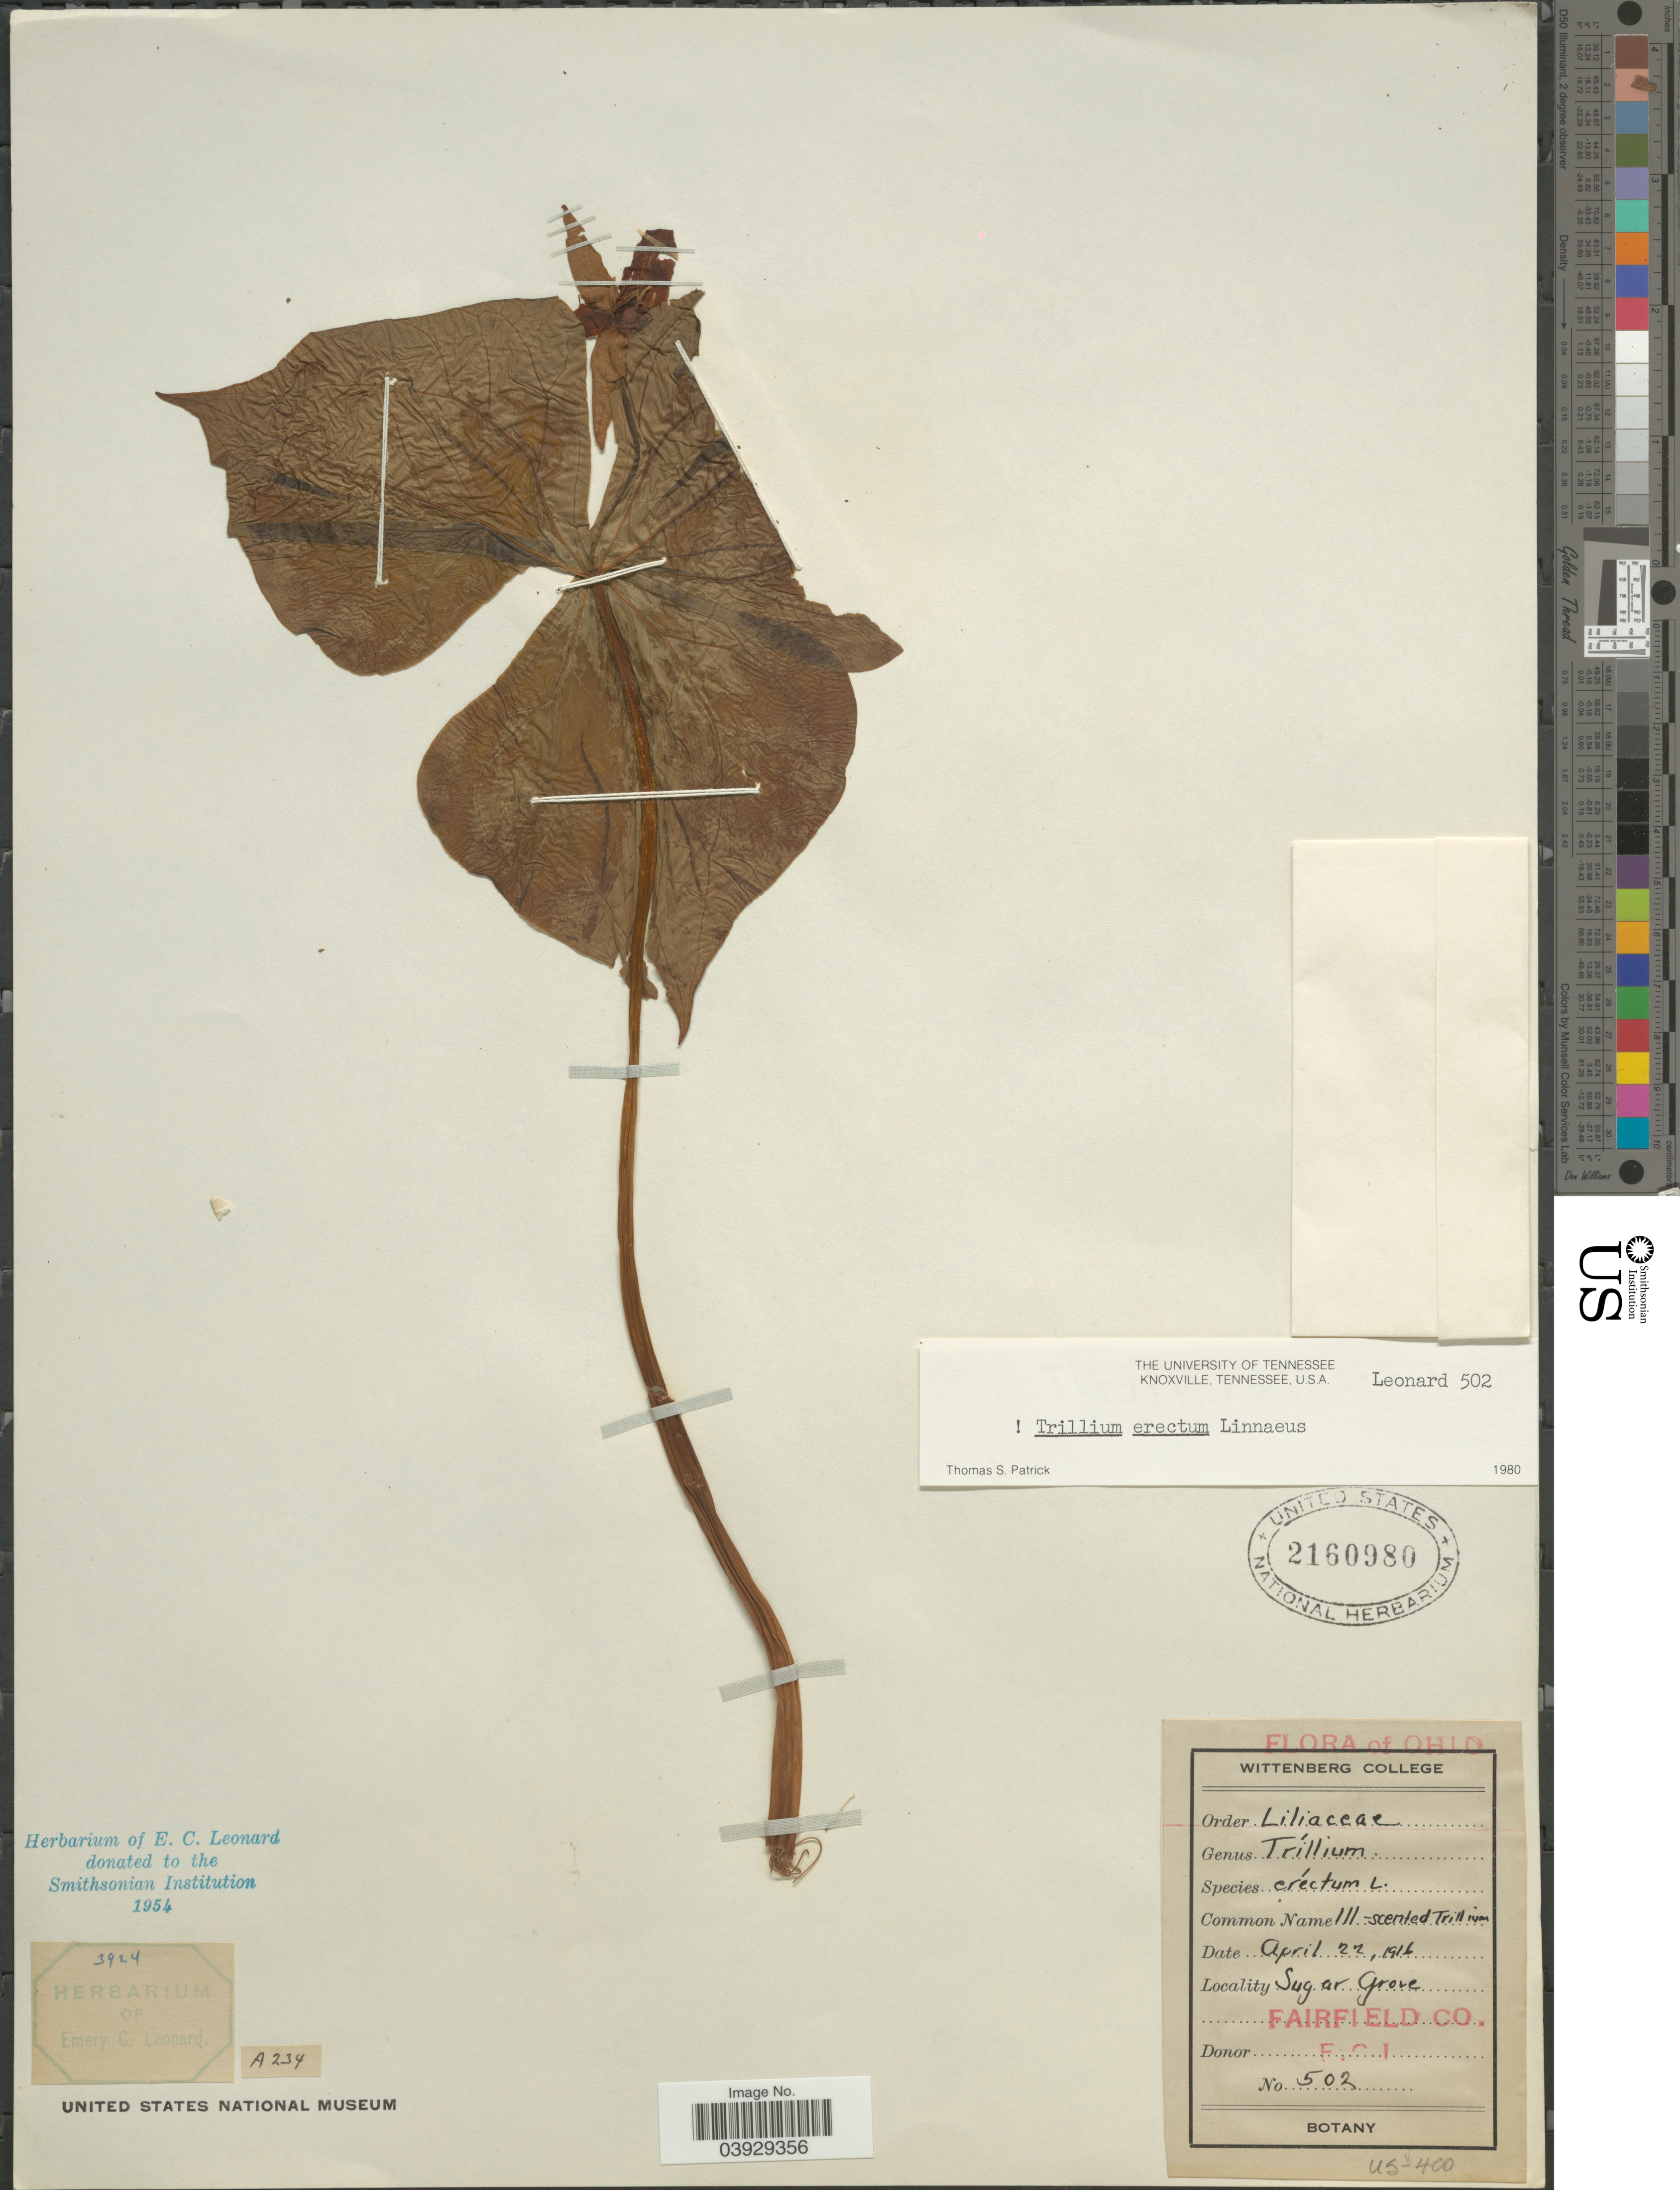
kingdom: Plantae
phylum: Tracheophyta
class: Liliopsida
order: Liliales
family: Melanthiaceae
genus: Trillium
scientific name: Trillium erectum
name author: L.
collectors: E. C. Leonard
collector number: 502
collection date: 1916-04-22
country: United States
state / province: Ohio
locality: Sugar Grove. Fairfield Co.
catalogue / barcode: US 2160980